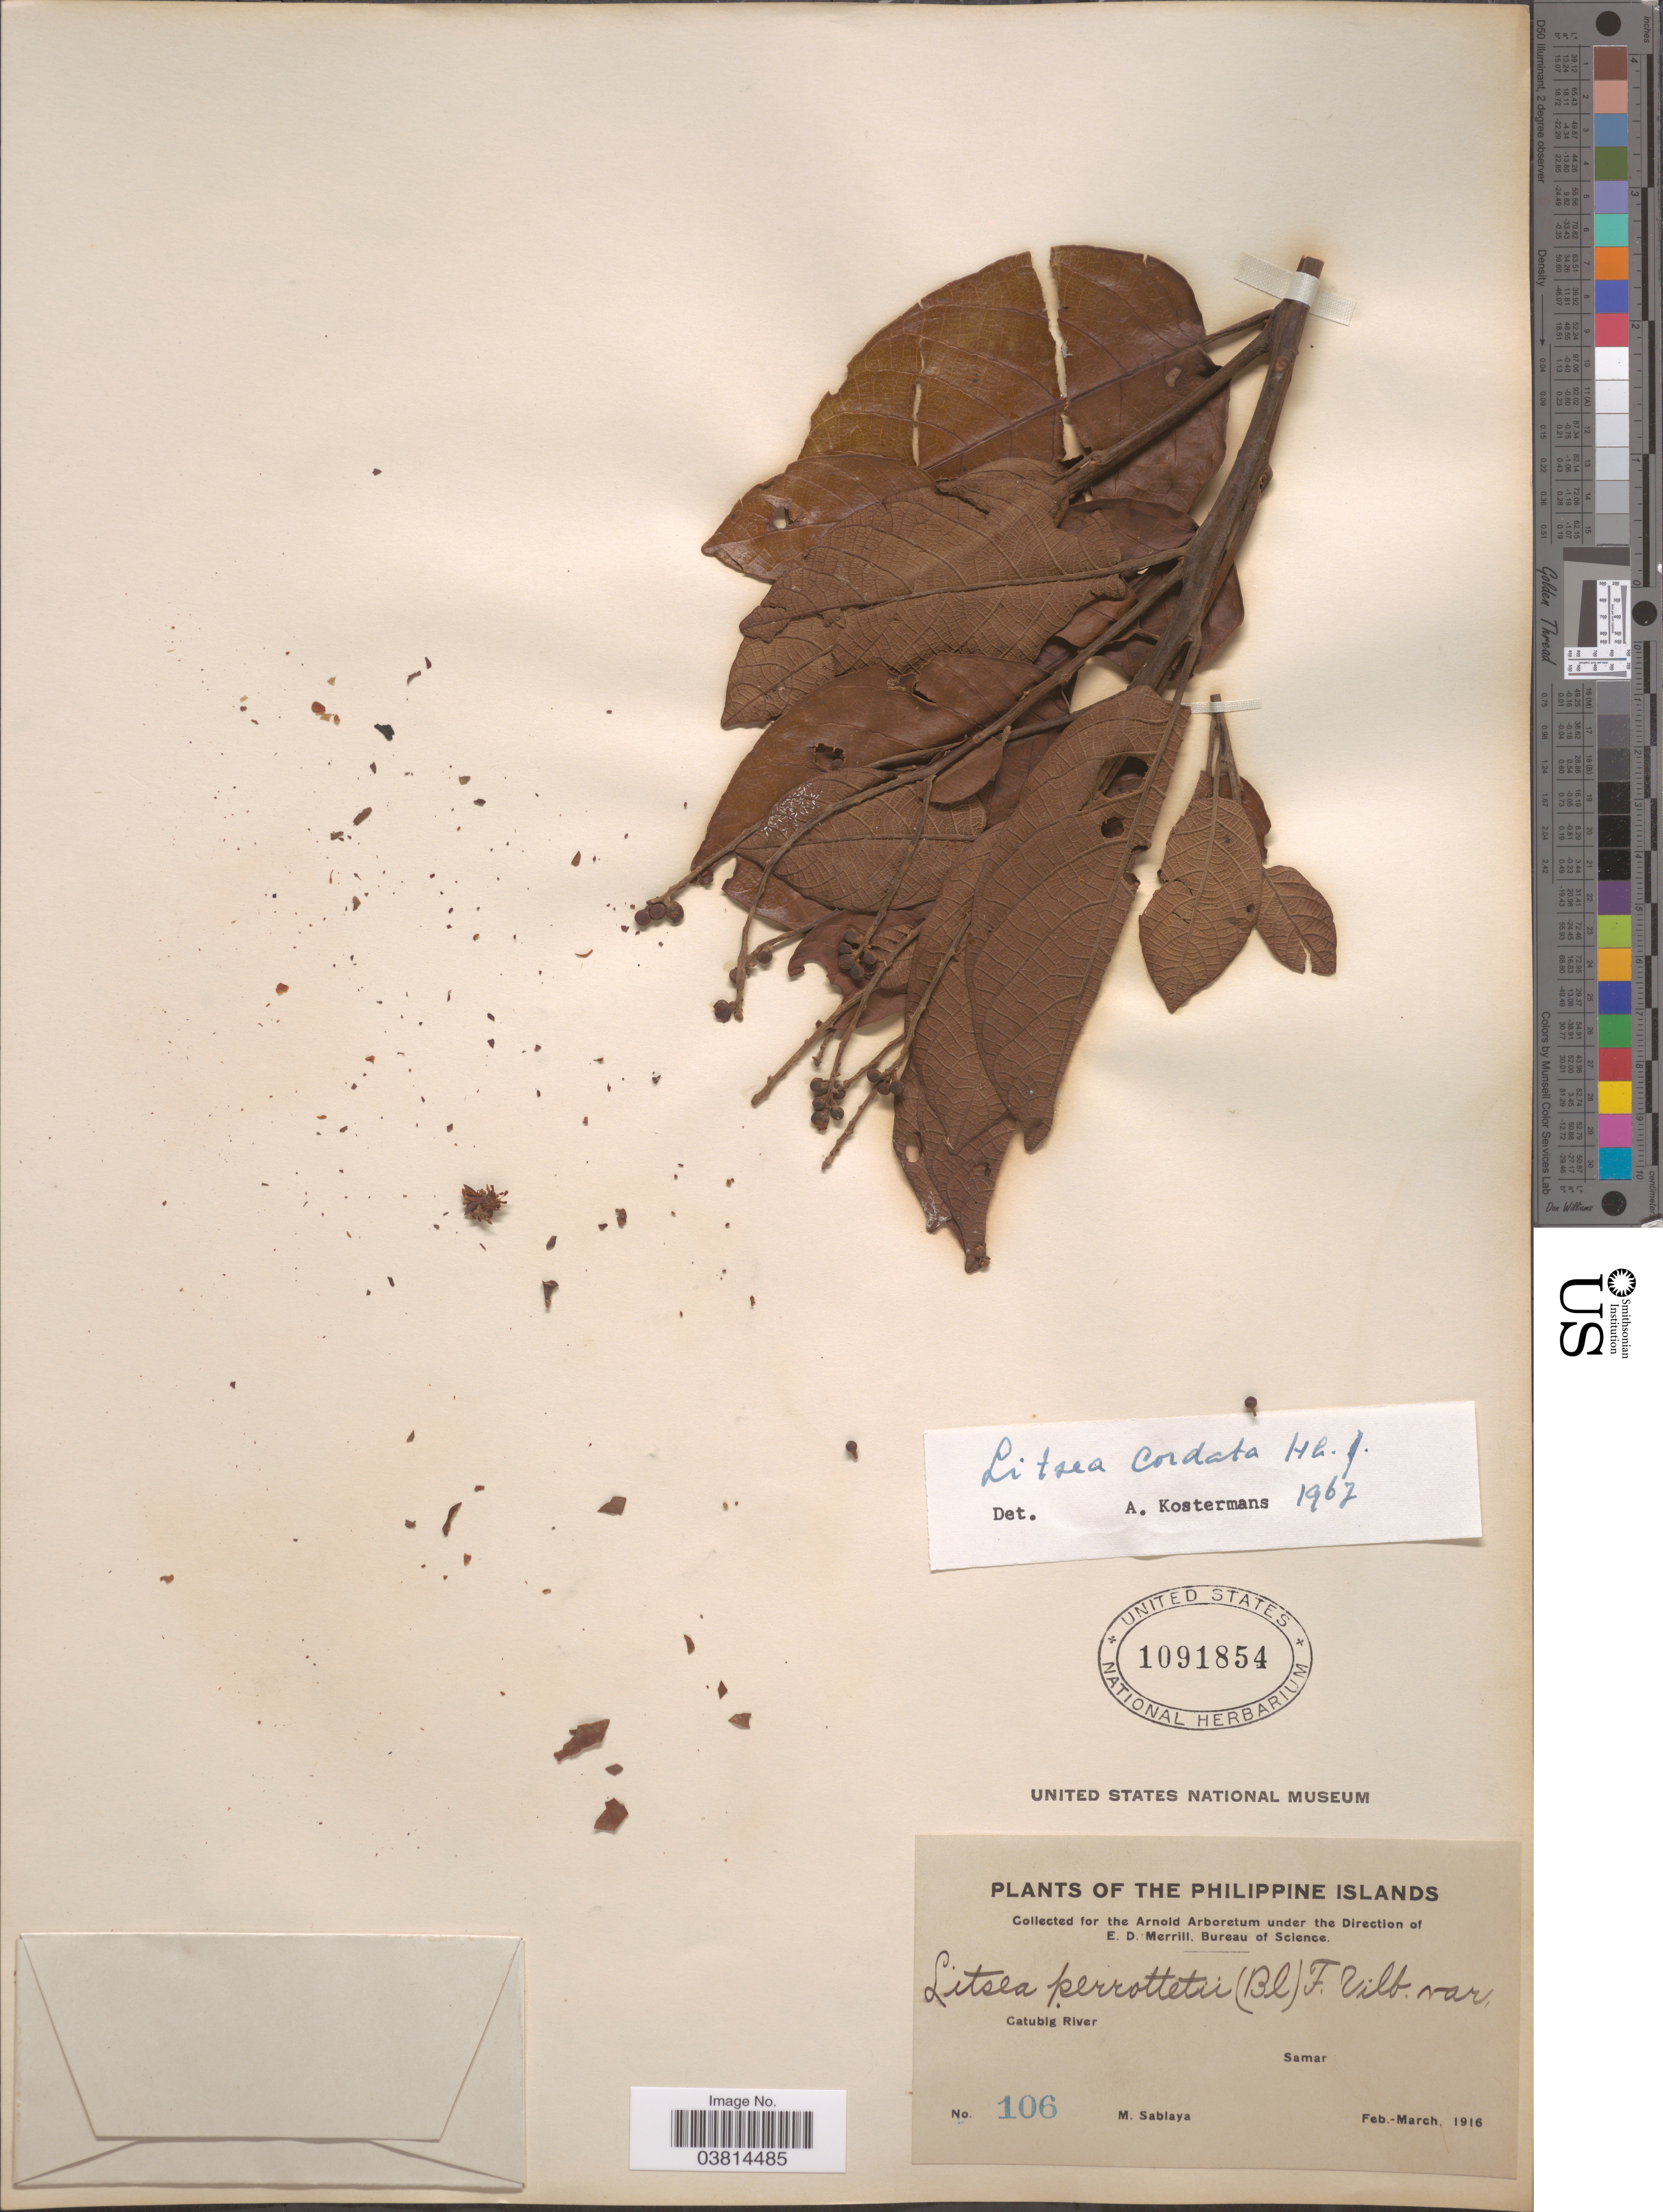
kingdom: Plantae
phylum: Tracheophyta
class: Magnoliopsida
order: Laurales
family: Lauraceae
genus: Litsea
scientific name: Litsea cordata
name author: Hook. f.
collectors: M. Sablaya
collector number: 106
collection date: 1916-02/1916-03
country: Philippines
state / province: Eastern Visayas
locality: Catubig River. Samar.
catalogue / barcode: US 1091854